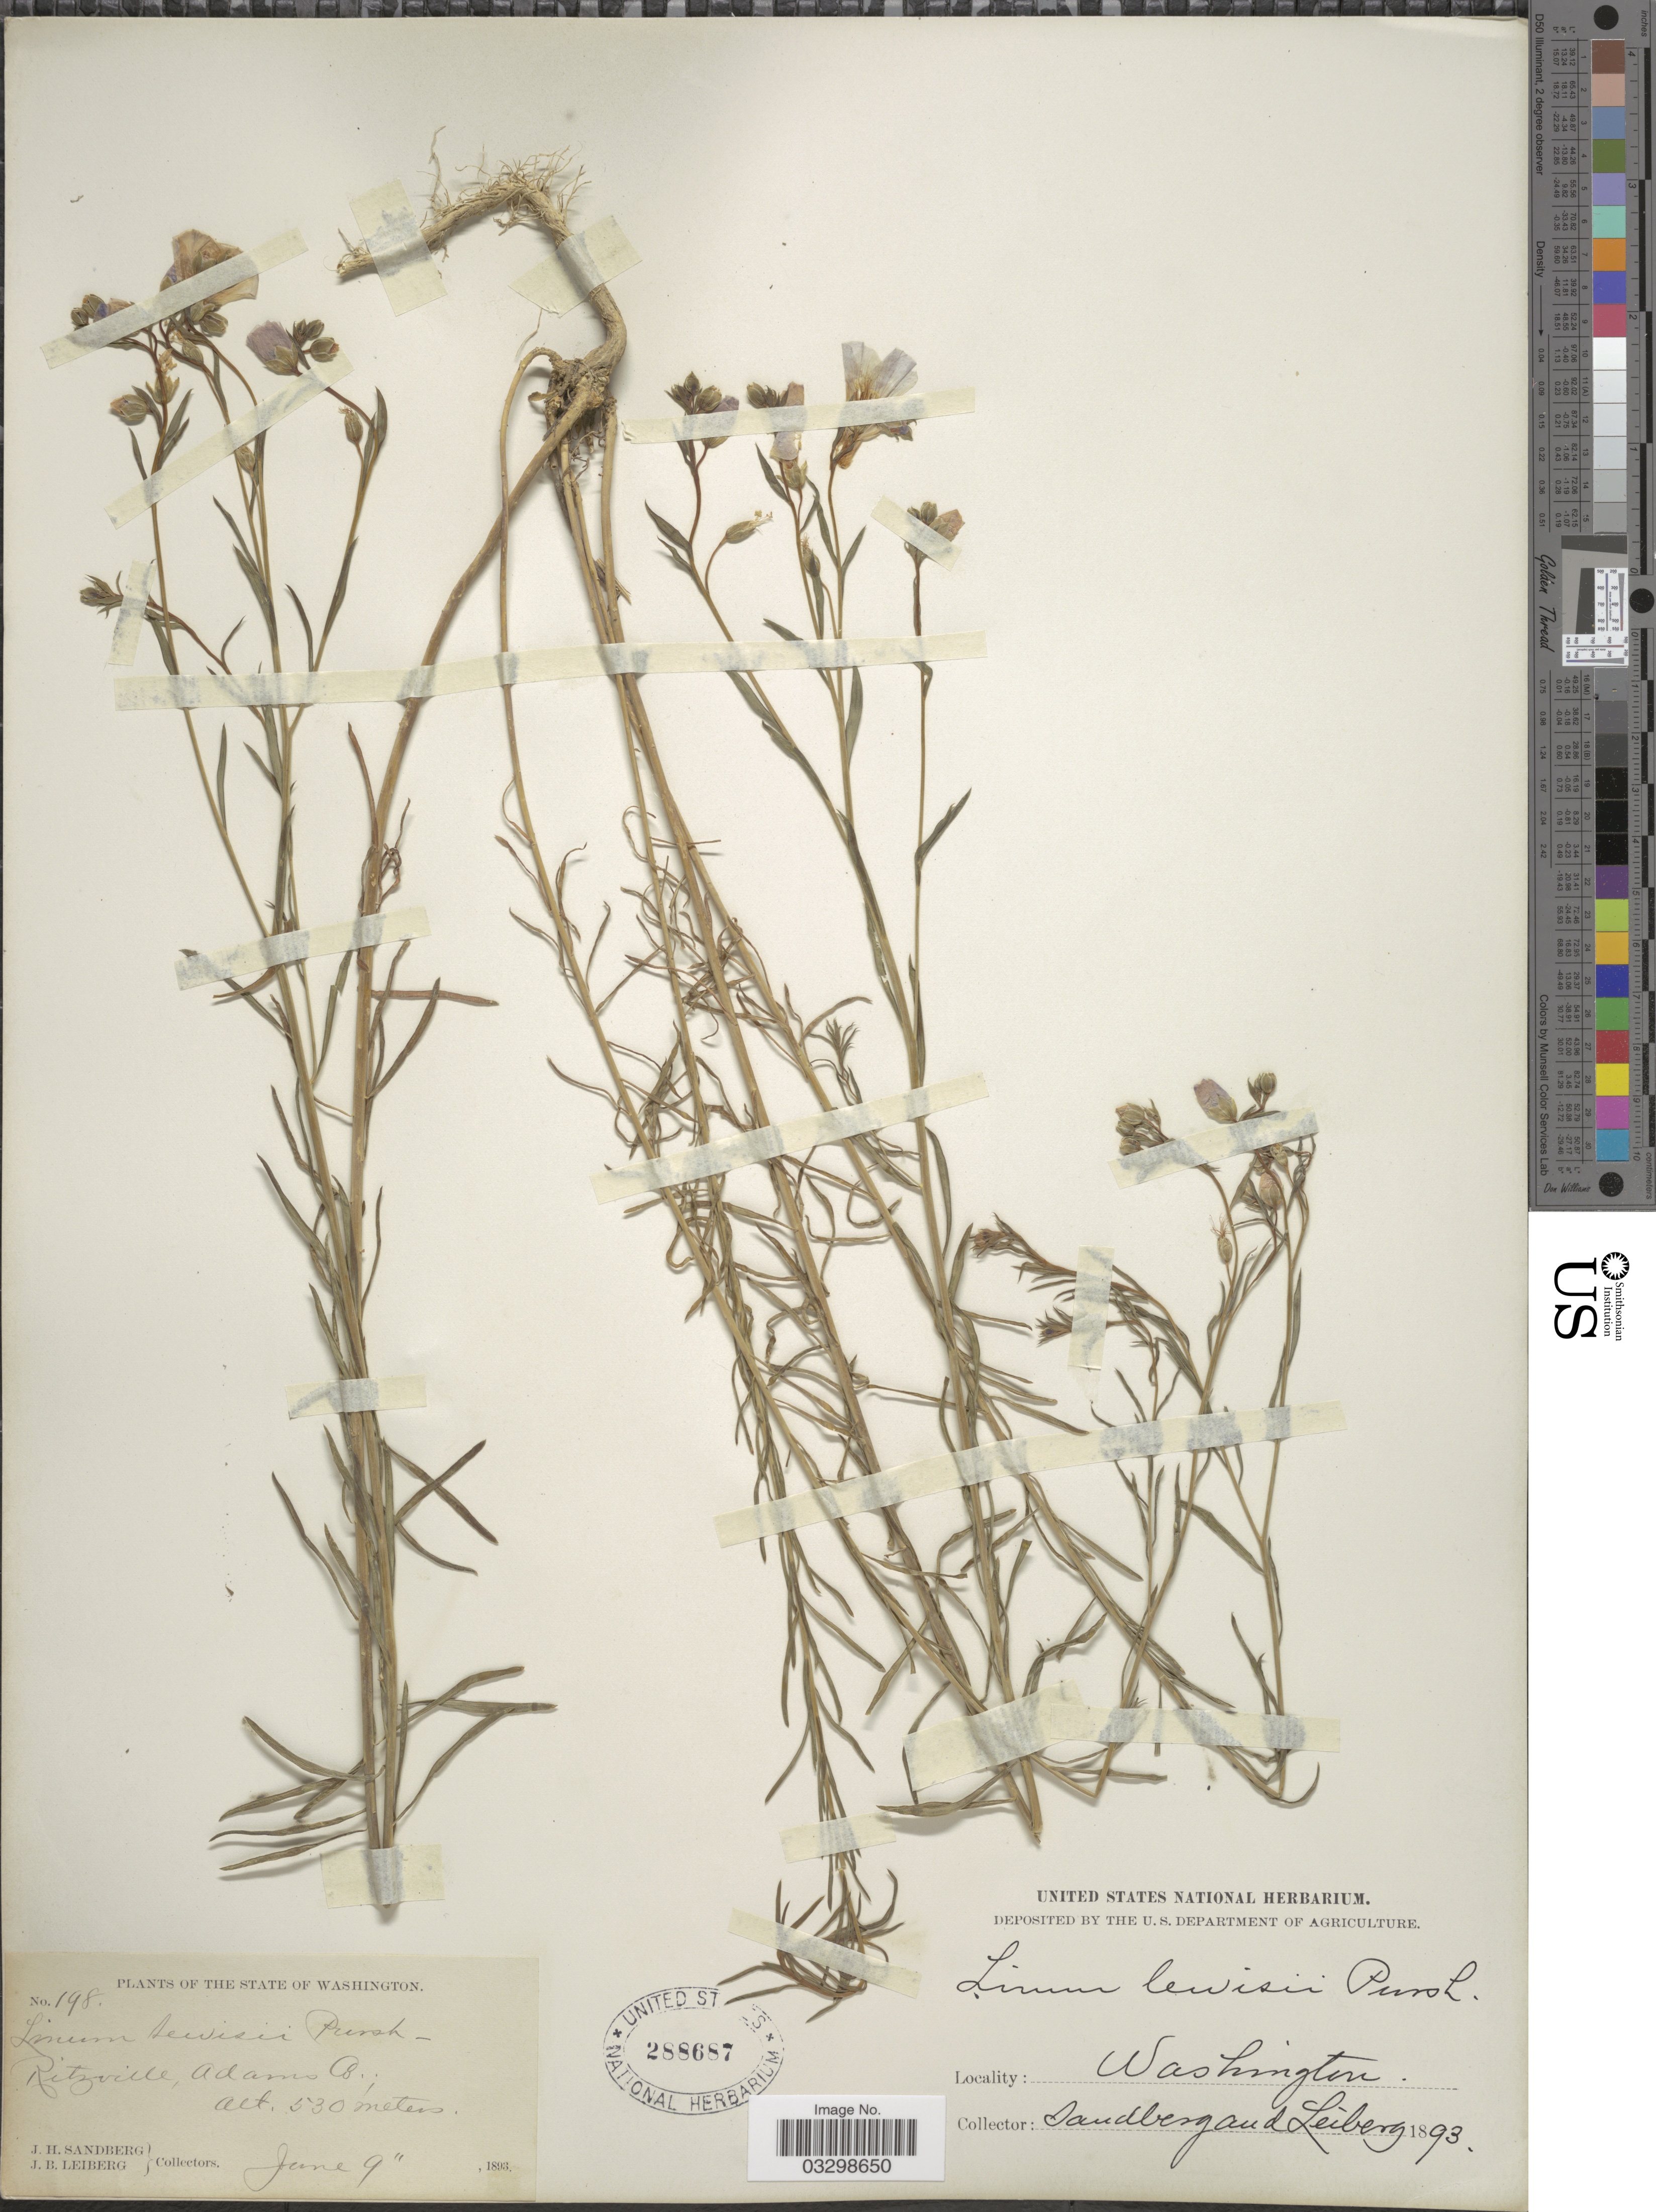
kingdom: Plantae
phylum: Tracheophyta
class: Magnoliopsida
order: Malpighiales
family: Linaceae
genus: Linum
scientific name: Linum lewisii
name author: Pursh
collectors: J. H. Sandberg & J. B. Leiberg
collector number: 198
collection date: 1893-06-09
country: United States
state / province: Washington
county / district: Adams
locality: Ritzville, Adams Co.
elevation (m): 530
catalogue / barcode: US 288687